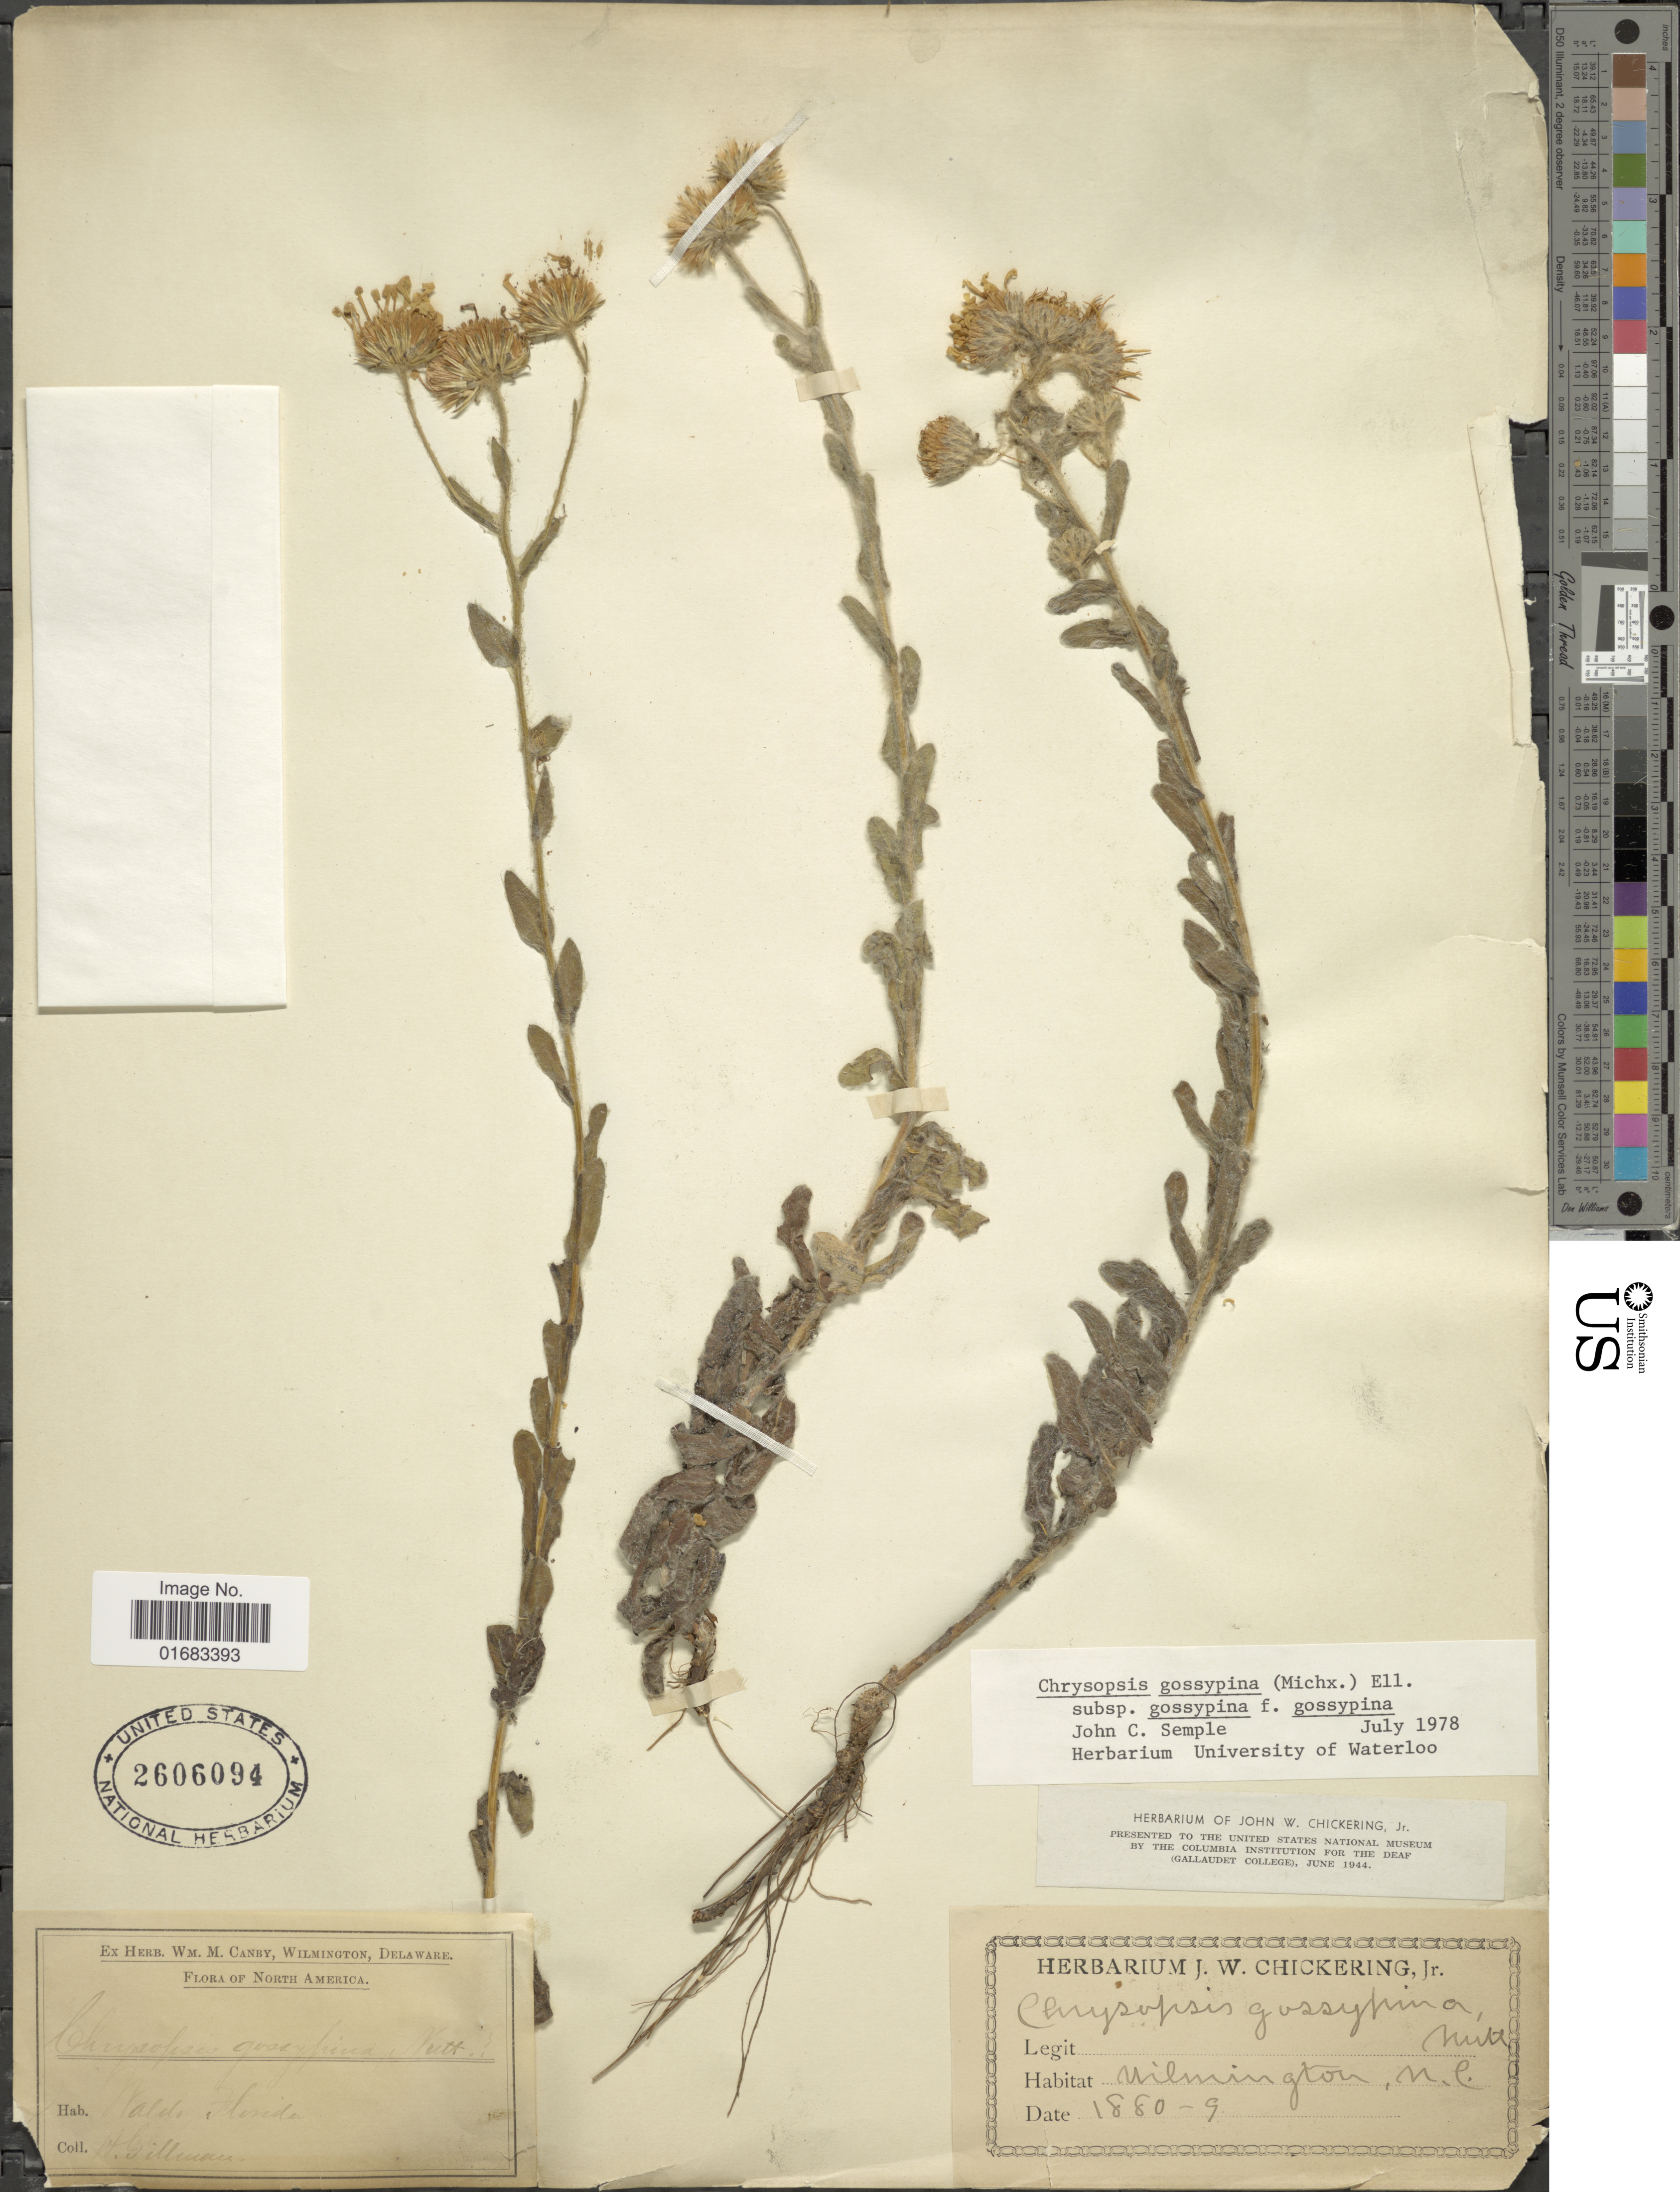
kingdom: Plantae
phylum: Tracheophyta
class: Magnoliopsida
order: Asterales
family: Asteraceae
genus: Chrysopsis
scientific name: Chrysopsis gossypina f. gossypina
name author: (Michx.) Elliott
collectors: ex herb. J.W. Chickering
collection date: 1880-09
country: United States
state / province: North Carolina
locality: Wilmington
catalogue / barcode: US 2606094